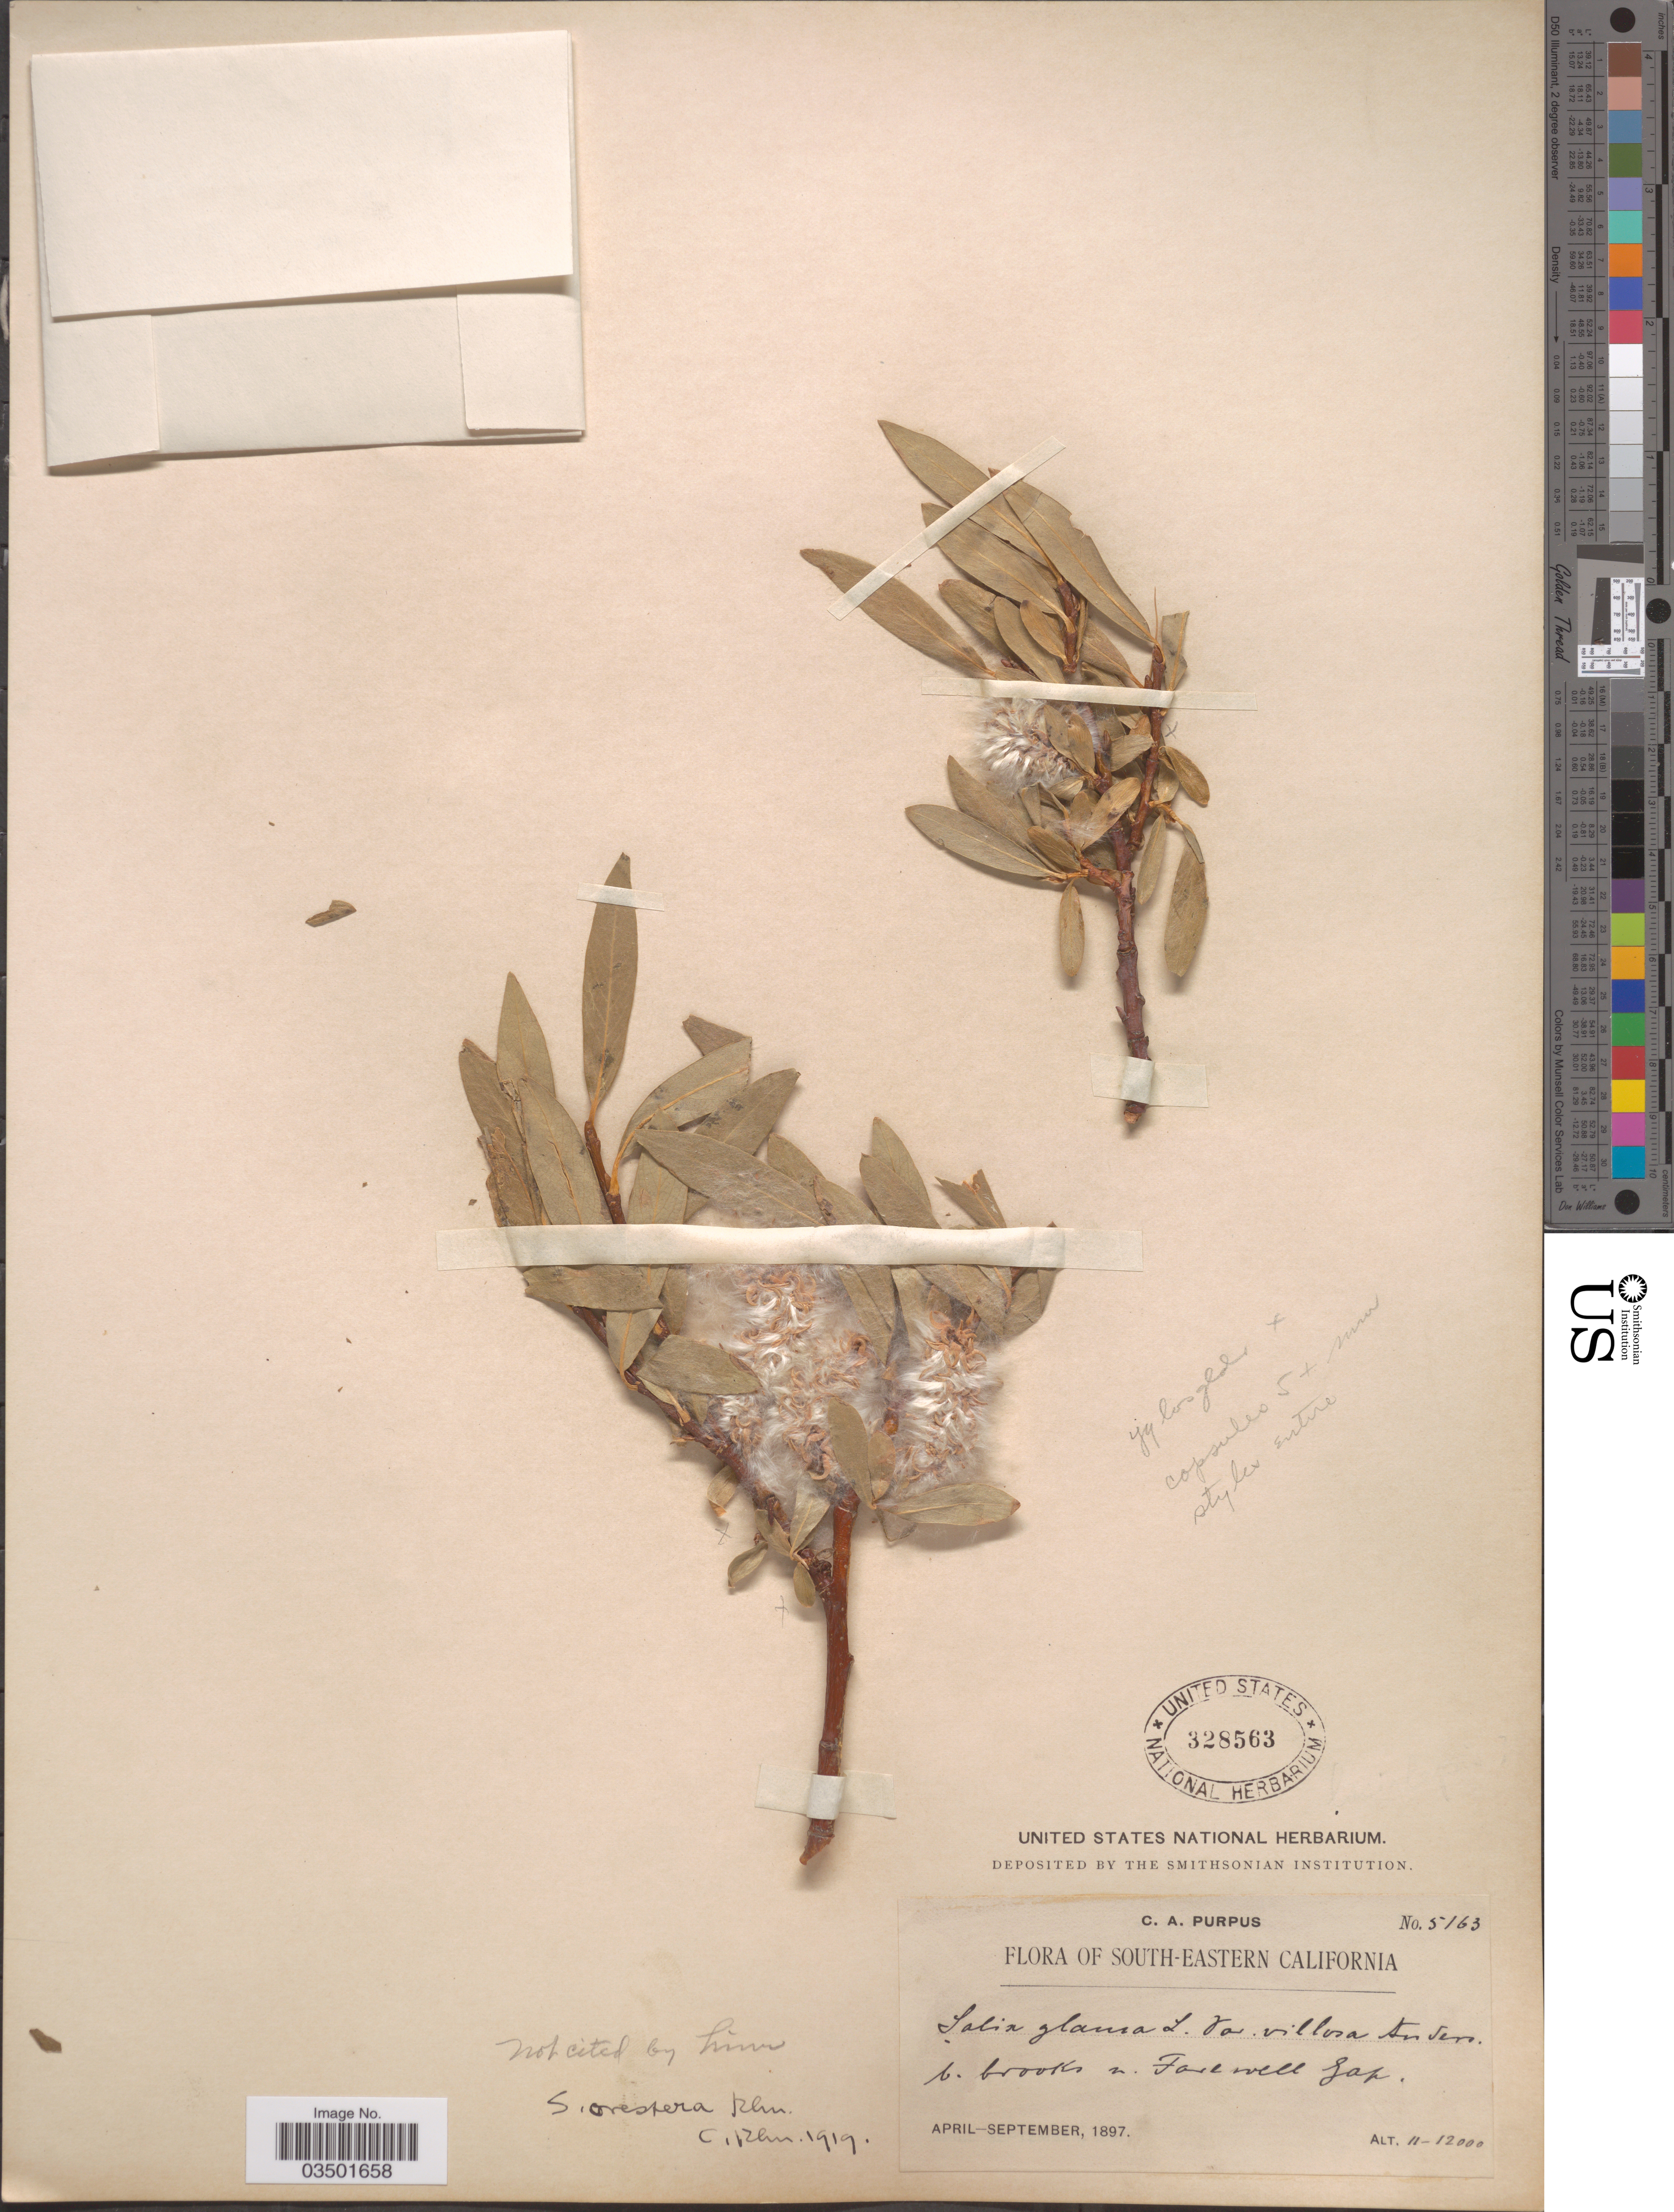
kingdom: Plantae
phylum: Tracheophyta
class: Magnoliopsida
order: Malpighiales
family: Salicaceae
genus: Salix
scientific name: Salix orestera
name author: C.K. Schneid.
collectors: C. A. Purpus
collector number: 5163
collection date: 1897-04/1897-09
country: United States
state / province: California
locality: South-eastern California. Farewell Gap.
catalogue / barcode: US 328563